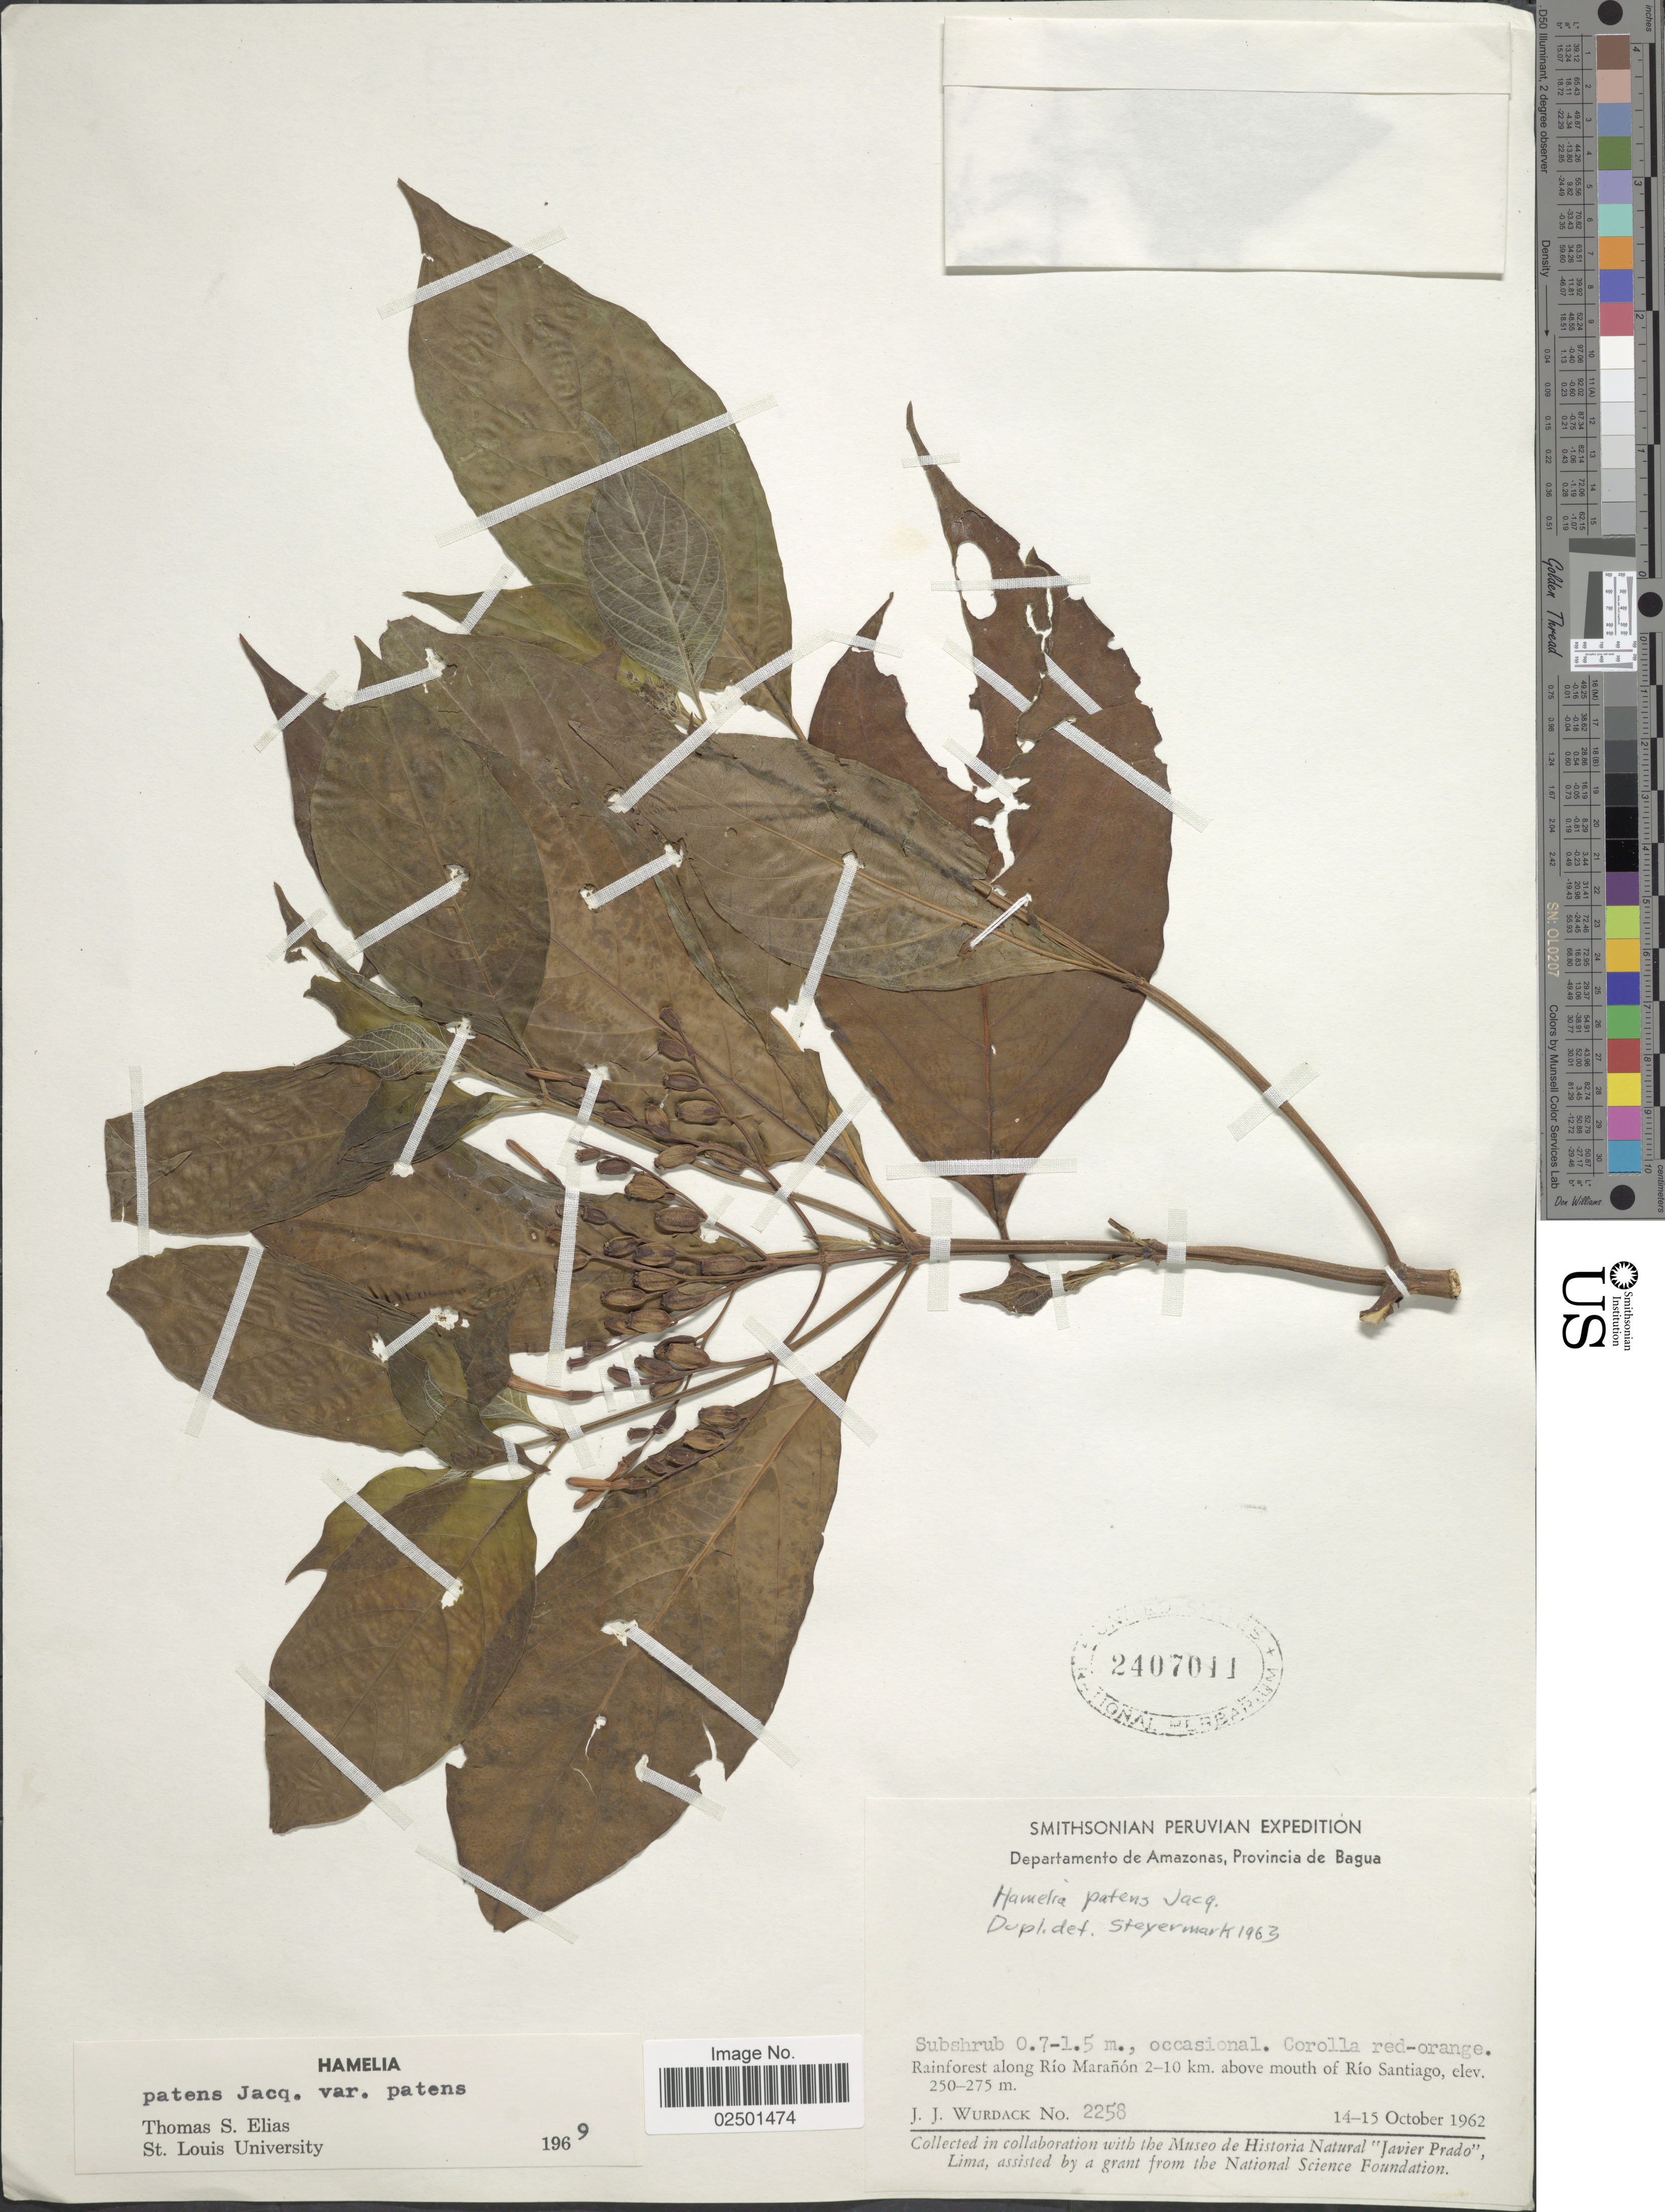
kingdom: Plantae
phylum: Tracheophyta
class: Magnoliopsida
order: Gentianales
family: Rubiaceae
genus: Hamelia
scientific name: Hamelia patens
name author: Jacq.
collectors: J. J. Wurdack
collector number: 2258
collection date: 1962-10-14/1962-10-15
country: Peru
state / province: Amazonas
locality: Departamento de Amazonas, Provincia de Bagua. Rainforest along Rio Maranon 2-10 km. above mouth of Rio Santiago.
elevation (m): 250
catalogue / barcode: US 2407011